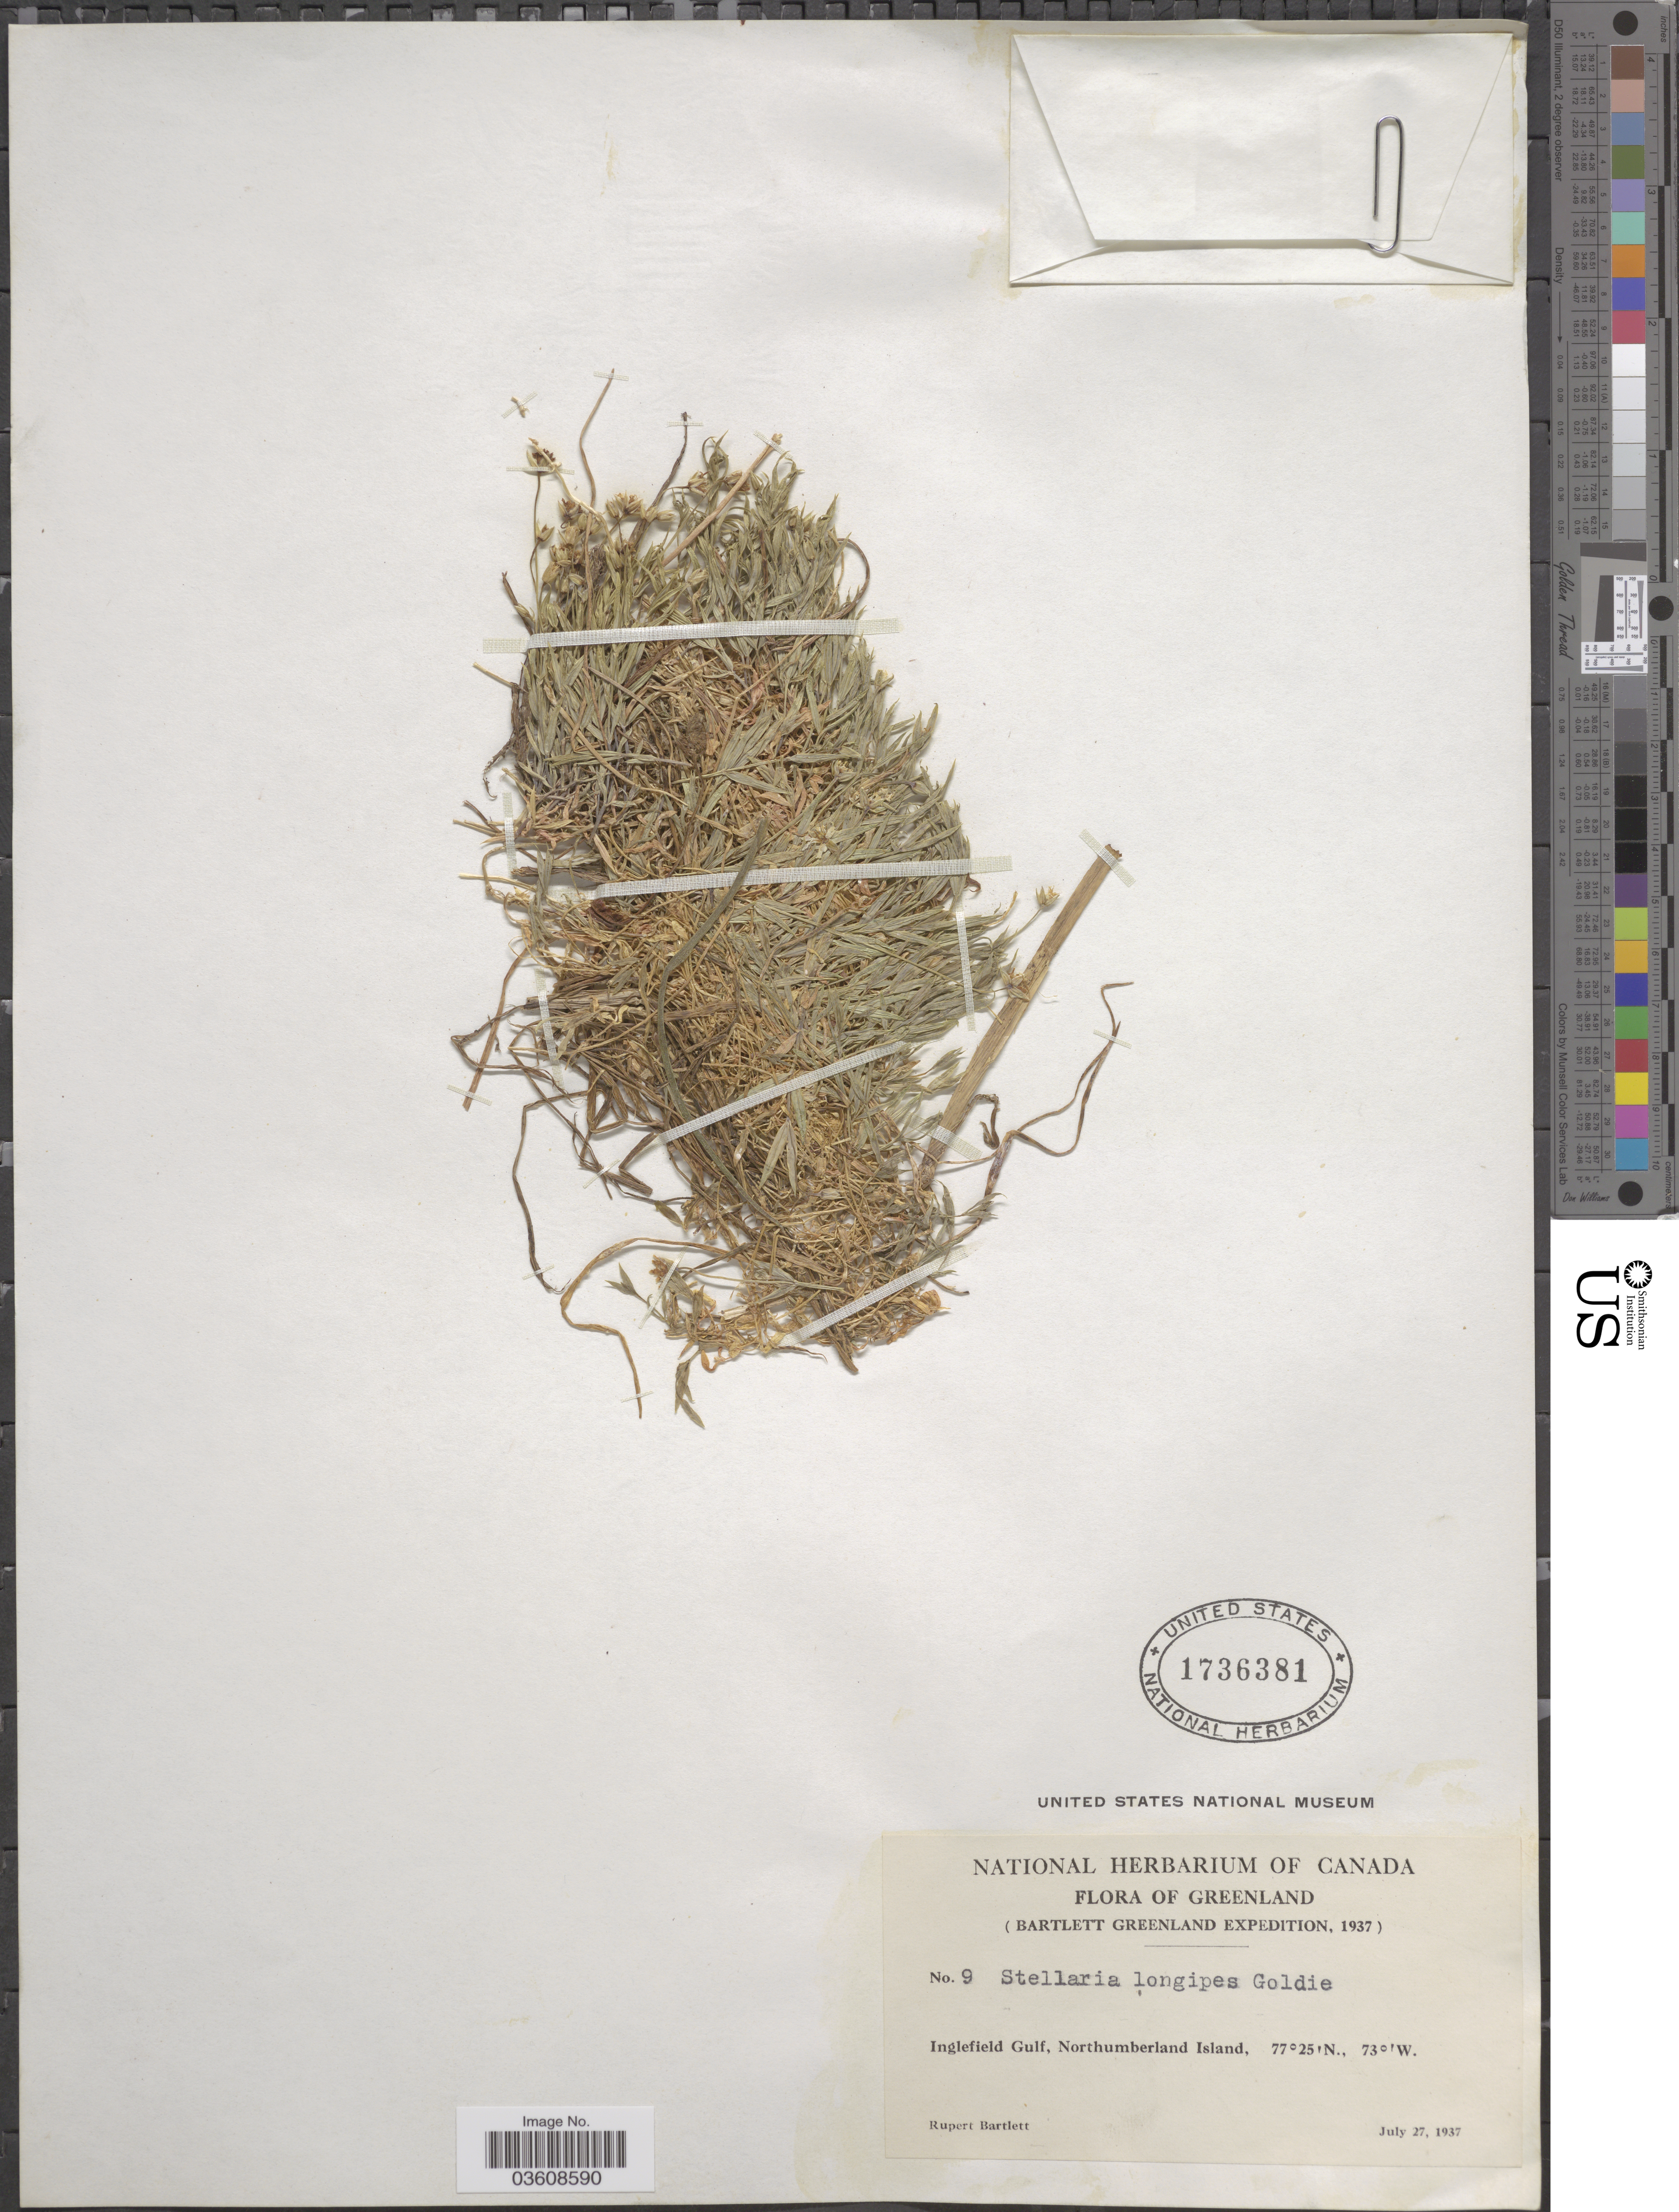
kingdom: Plantae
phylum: Tracheophyta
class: Magnoliopsida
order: Caryophyllales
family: Caryophyllaceae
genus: Stellaria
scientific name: Stellaria longipes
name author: Goldie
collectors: R. Bartlett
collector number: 9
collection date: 1937-07-27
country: Greenland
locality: Inglefield Gulf, Northumberland Island.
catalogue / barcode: US 1736381